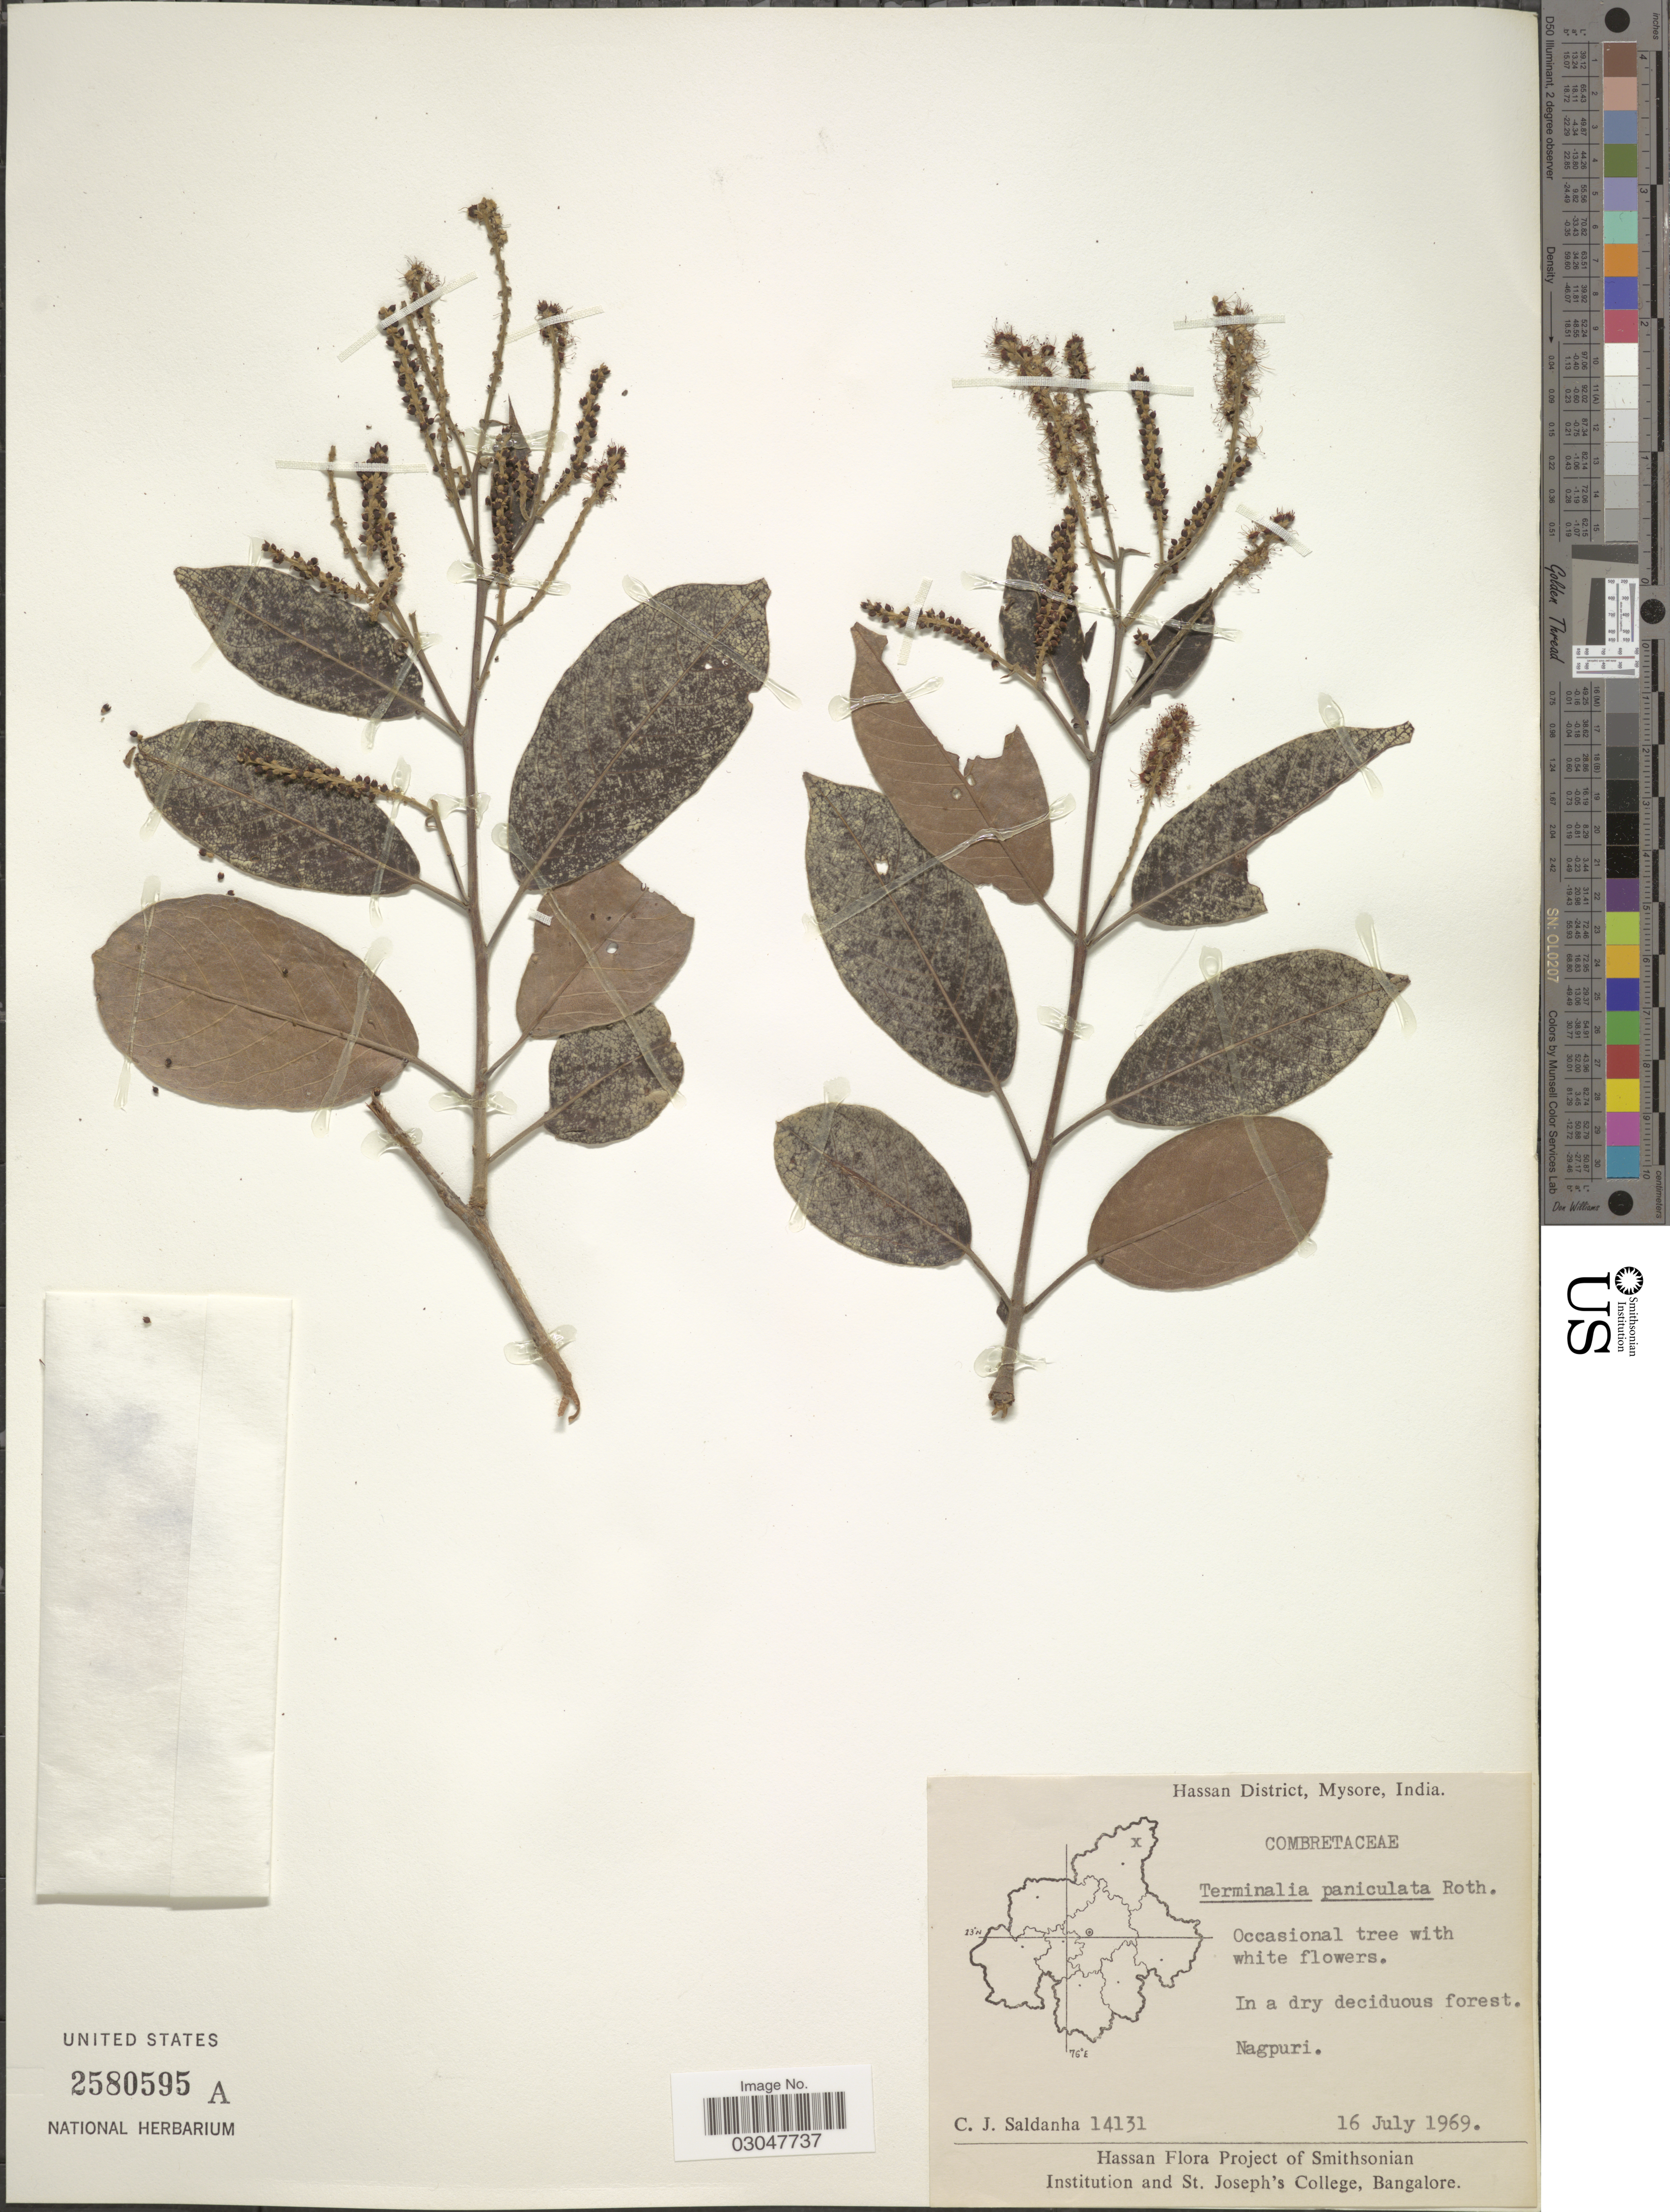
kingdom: Plantae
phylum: Tracheophyta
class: Magnoliopsida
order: Myrtales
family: Combretaceae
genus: Terminalia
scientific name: Terminalia paniculata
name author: Roth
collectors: C. J. Saldanha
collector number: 14131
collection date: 1969-07-16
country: India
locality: Hassan District, Mysore. Nagpuri.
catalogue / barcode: US 2580595A